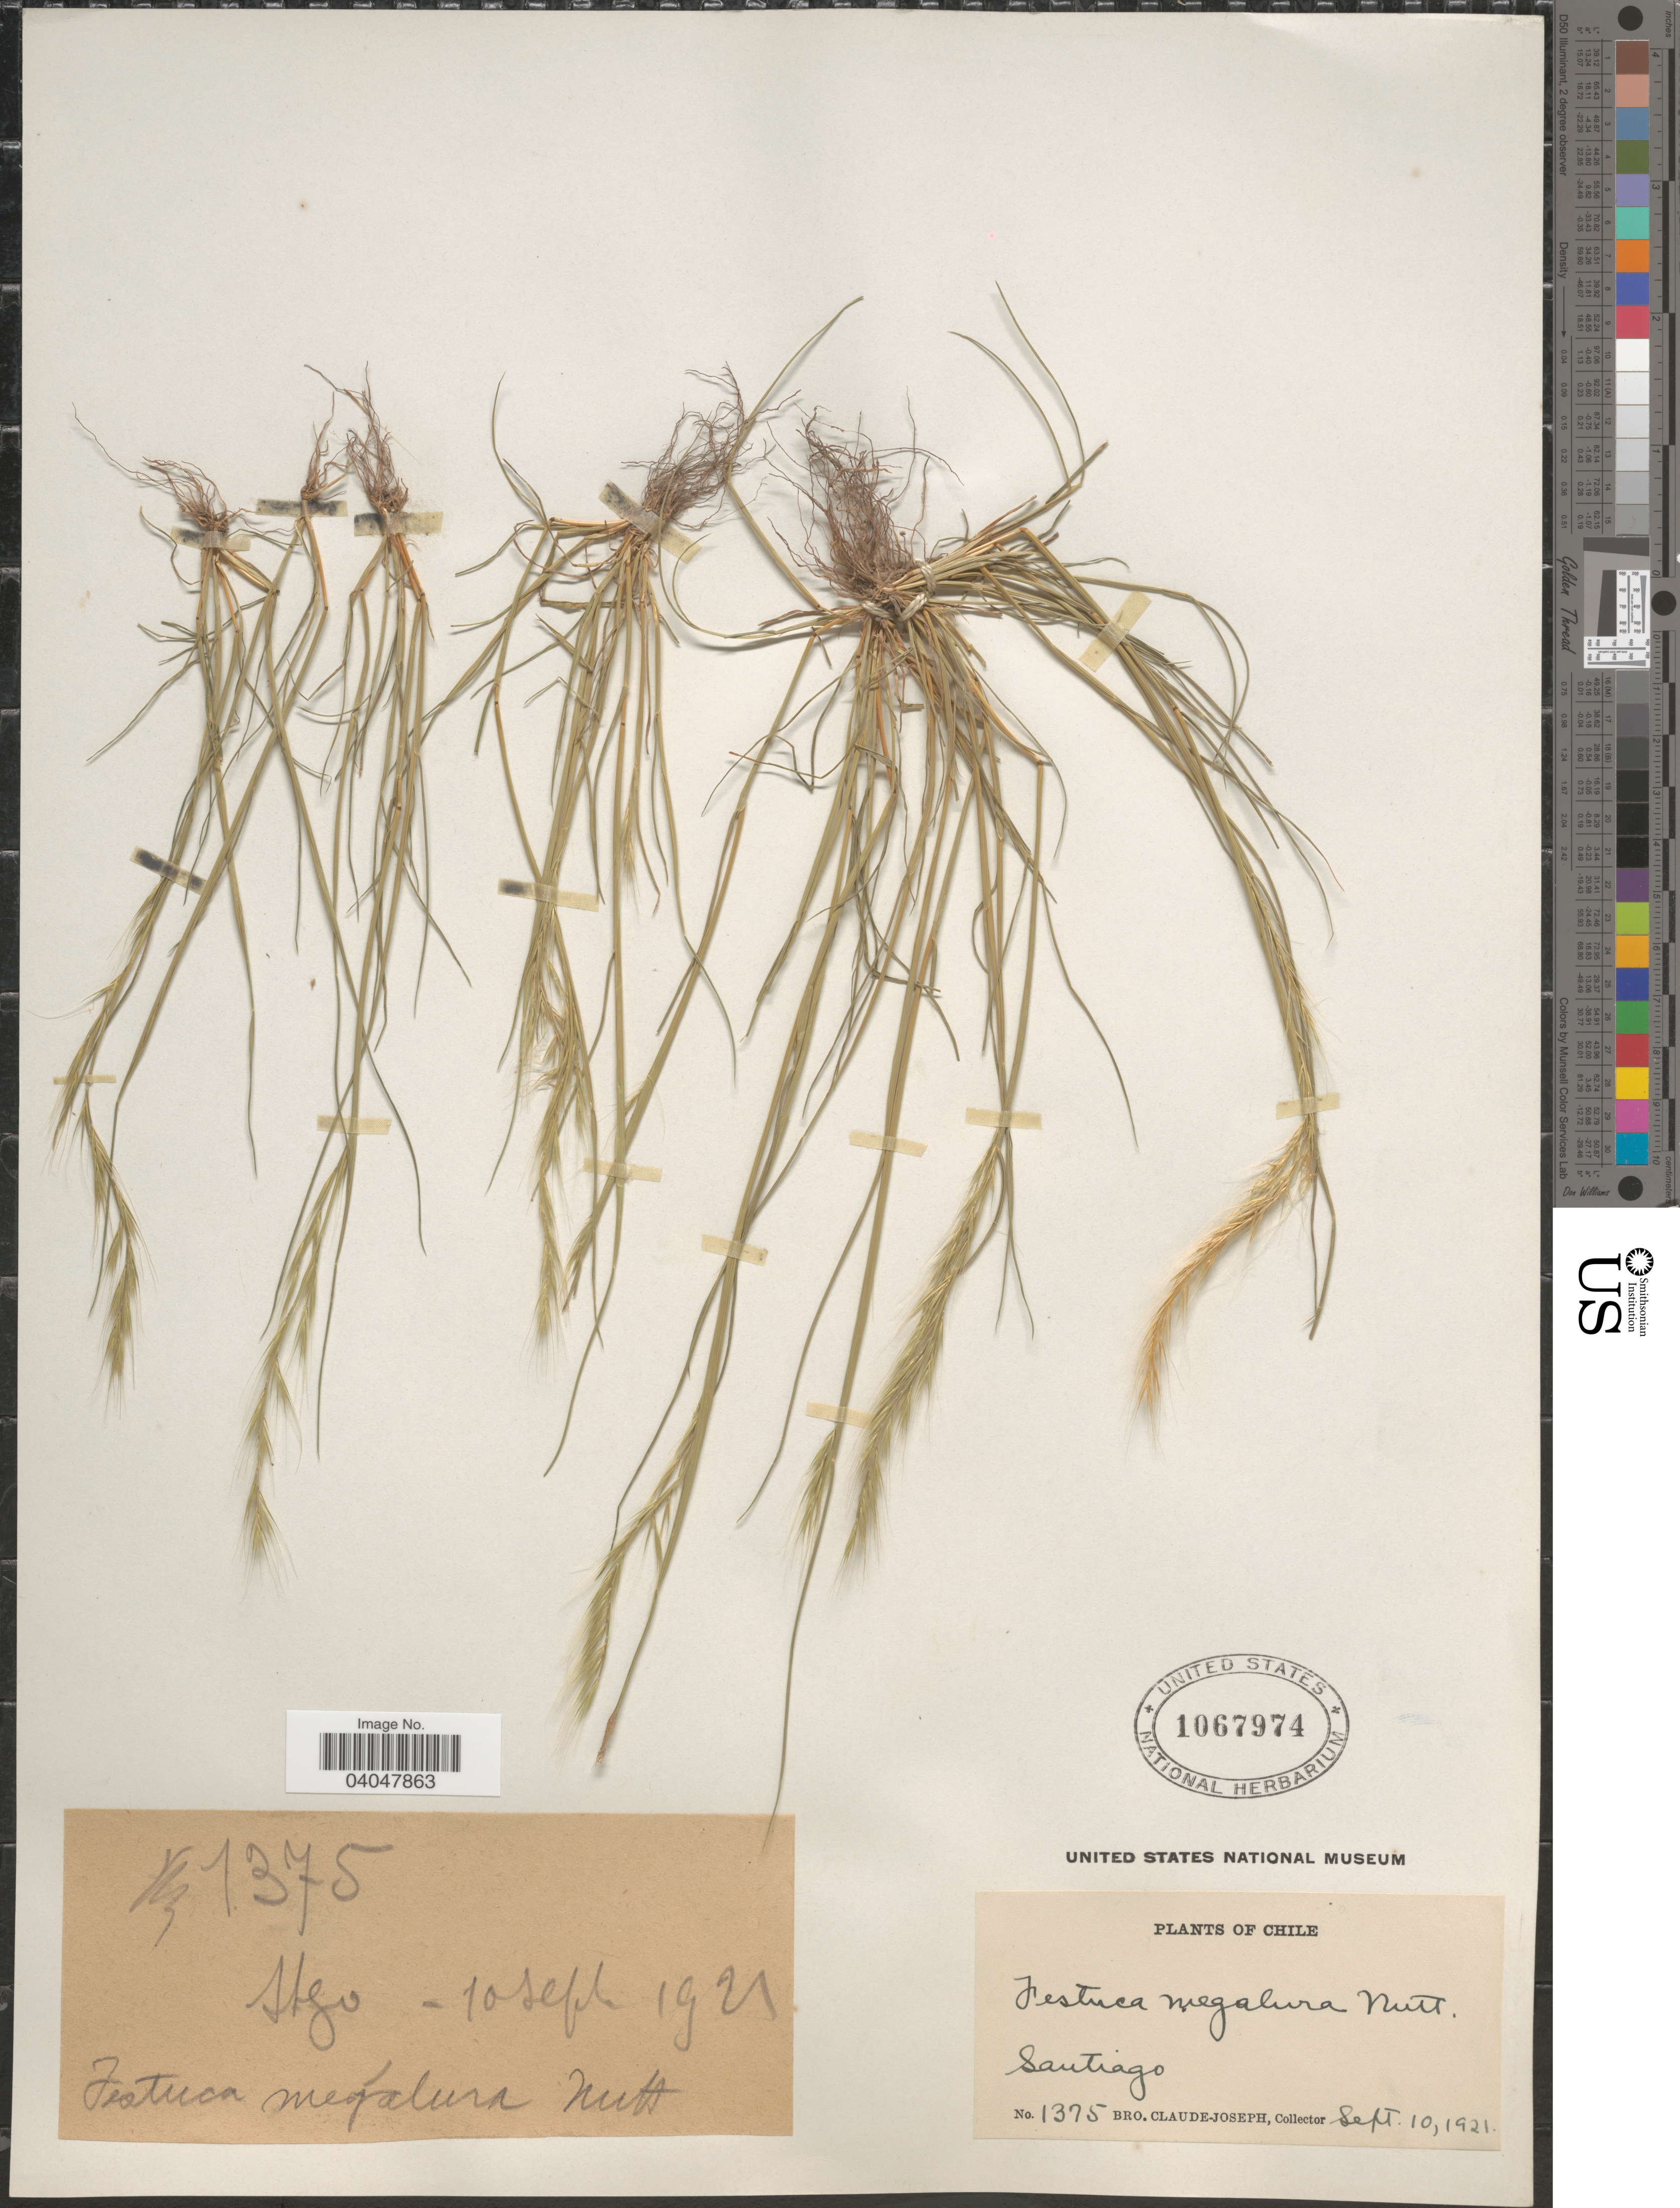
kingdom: Plantae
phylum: Tracheophyta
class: Liliopsida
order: Poales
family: Poaceae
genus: Festuca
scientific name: Festuca megalura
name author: Nutt.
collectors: Bro. Claude-Joseph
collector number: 1375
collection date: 1921-09-10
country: Chile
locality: Santiago.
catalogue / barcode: US 1067974